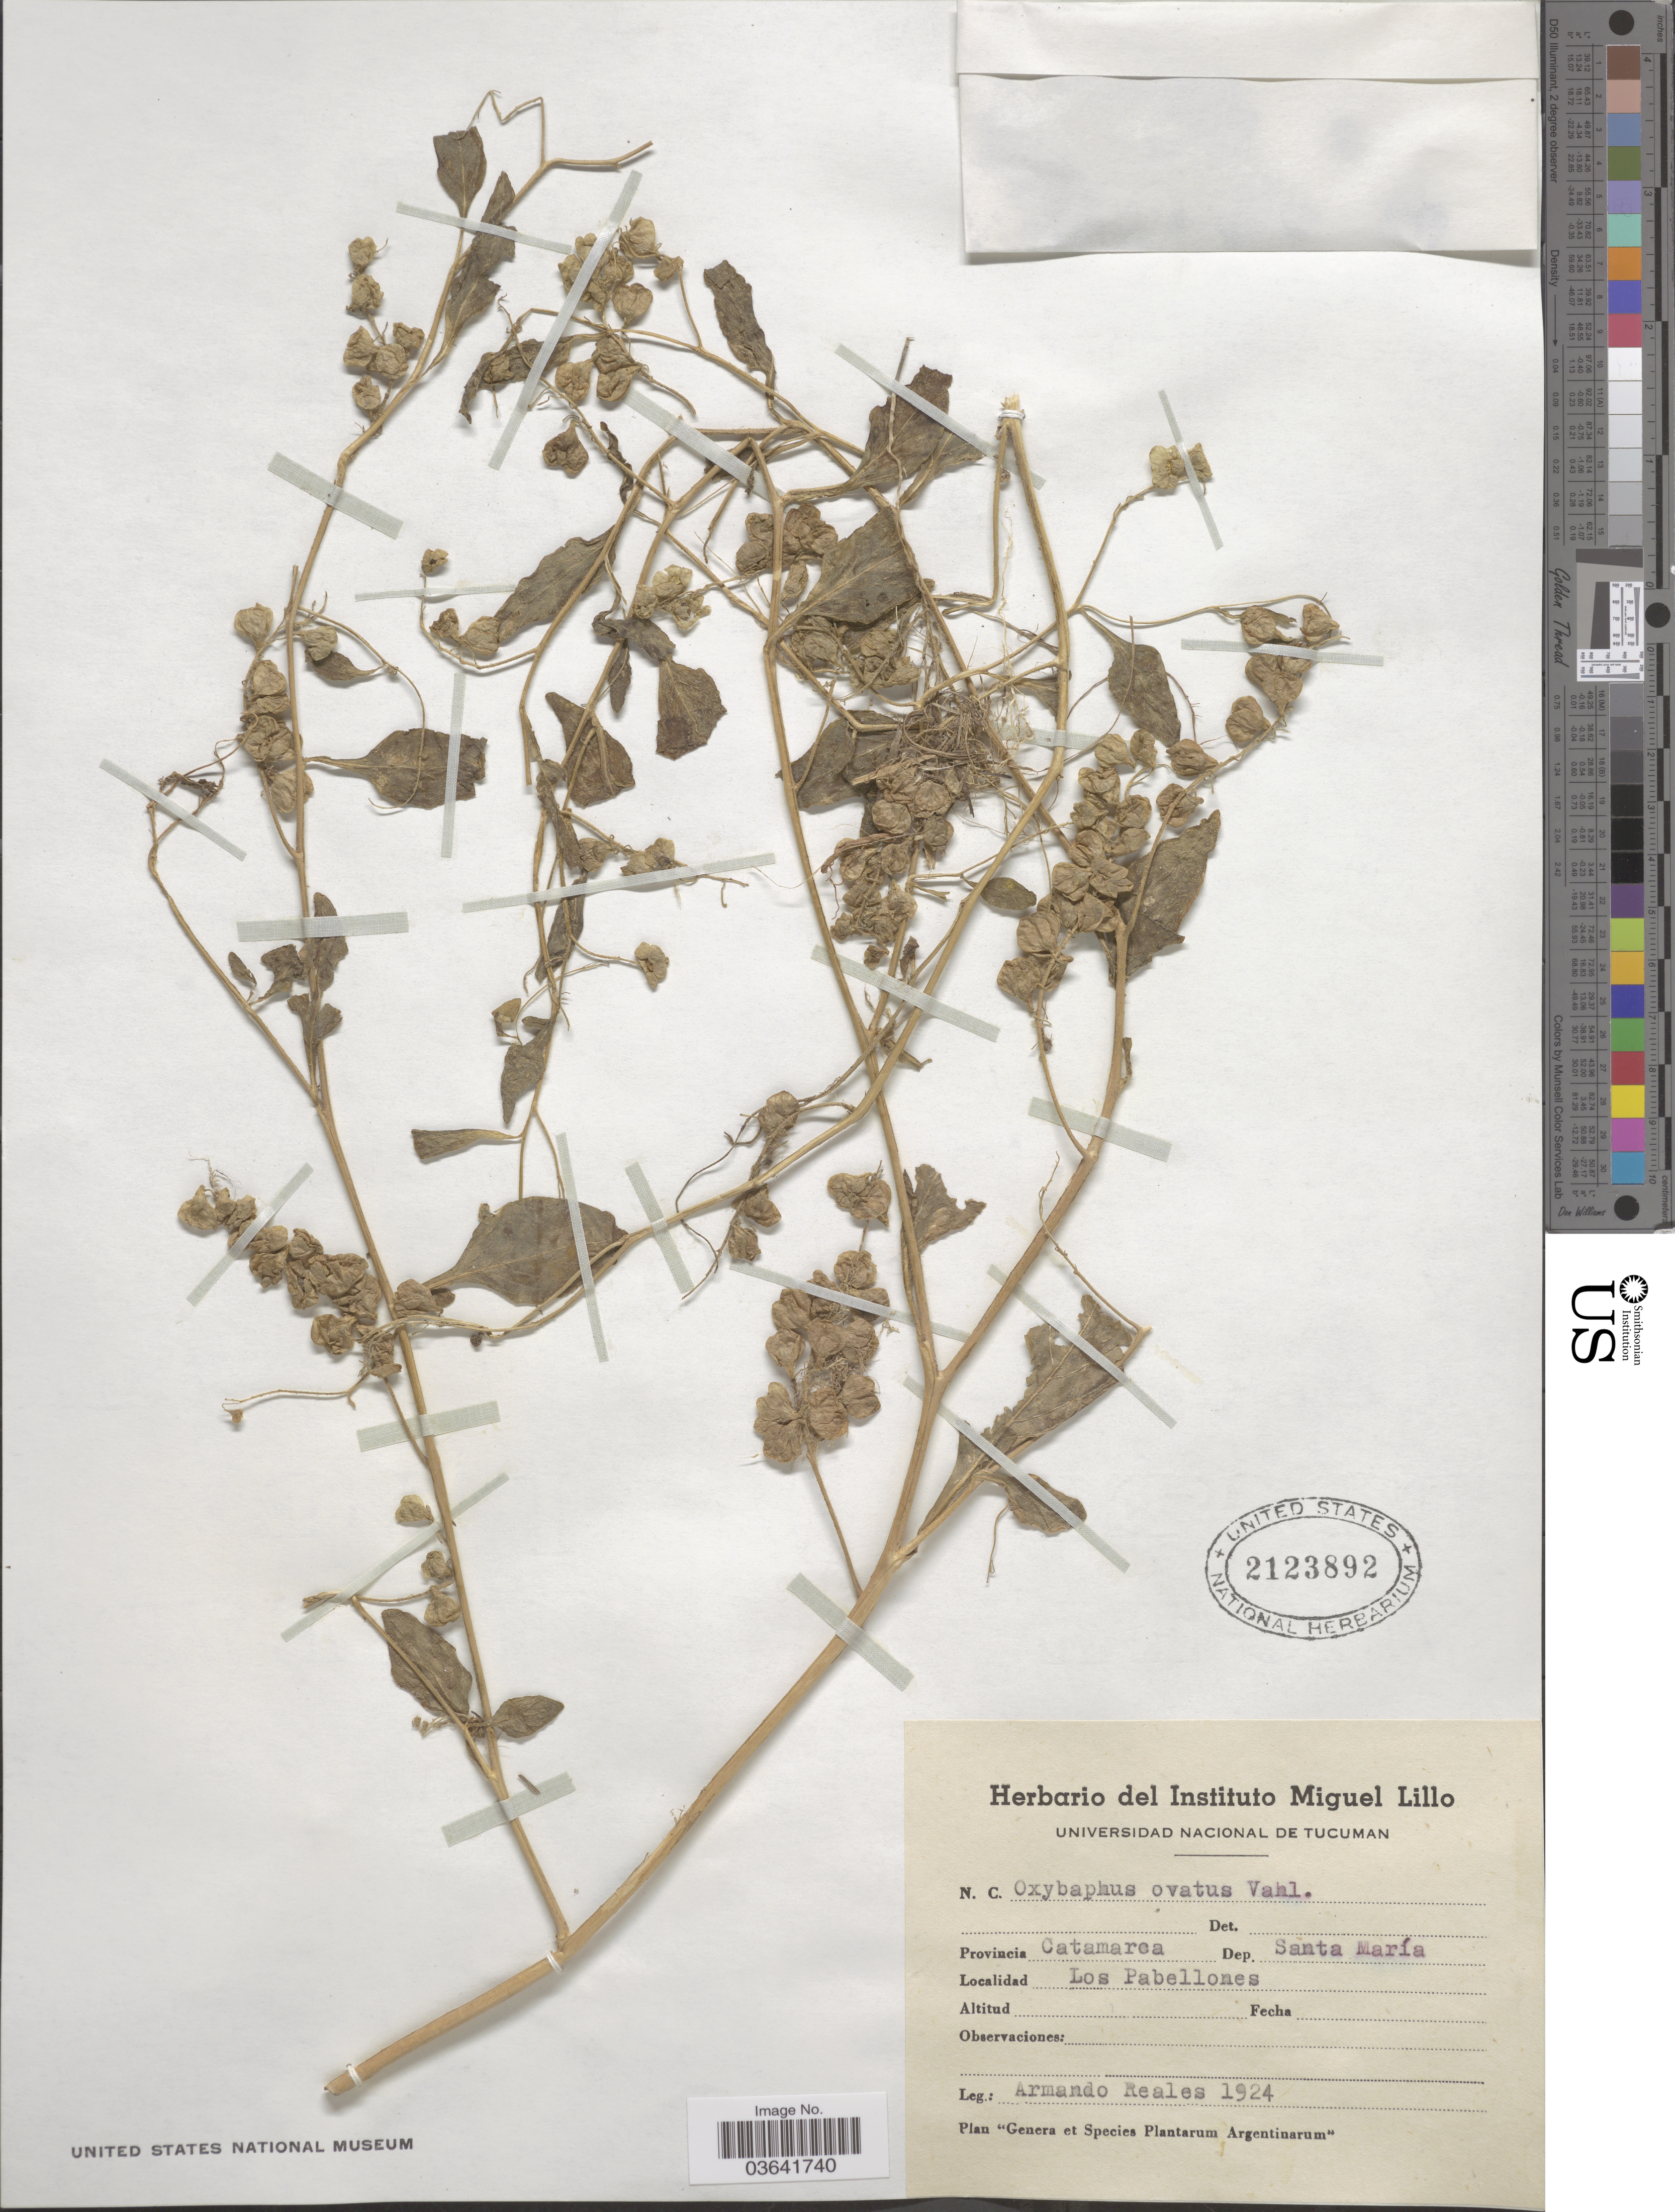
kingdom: Plantae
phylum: Tracheophyta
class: Magnoliopsida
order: Caryophyllales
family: Nyctaginaceae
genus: Mirabilis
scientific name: Mirabilis ovata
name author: (Ruiz & Pav.) Meigen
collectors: A. Reales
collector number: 1924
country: Argentina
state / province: Catamarca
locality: Dep. Santa María. Los Pabellones.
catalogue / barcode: US 2123892